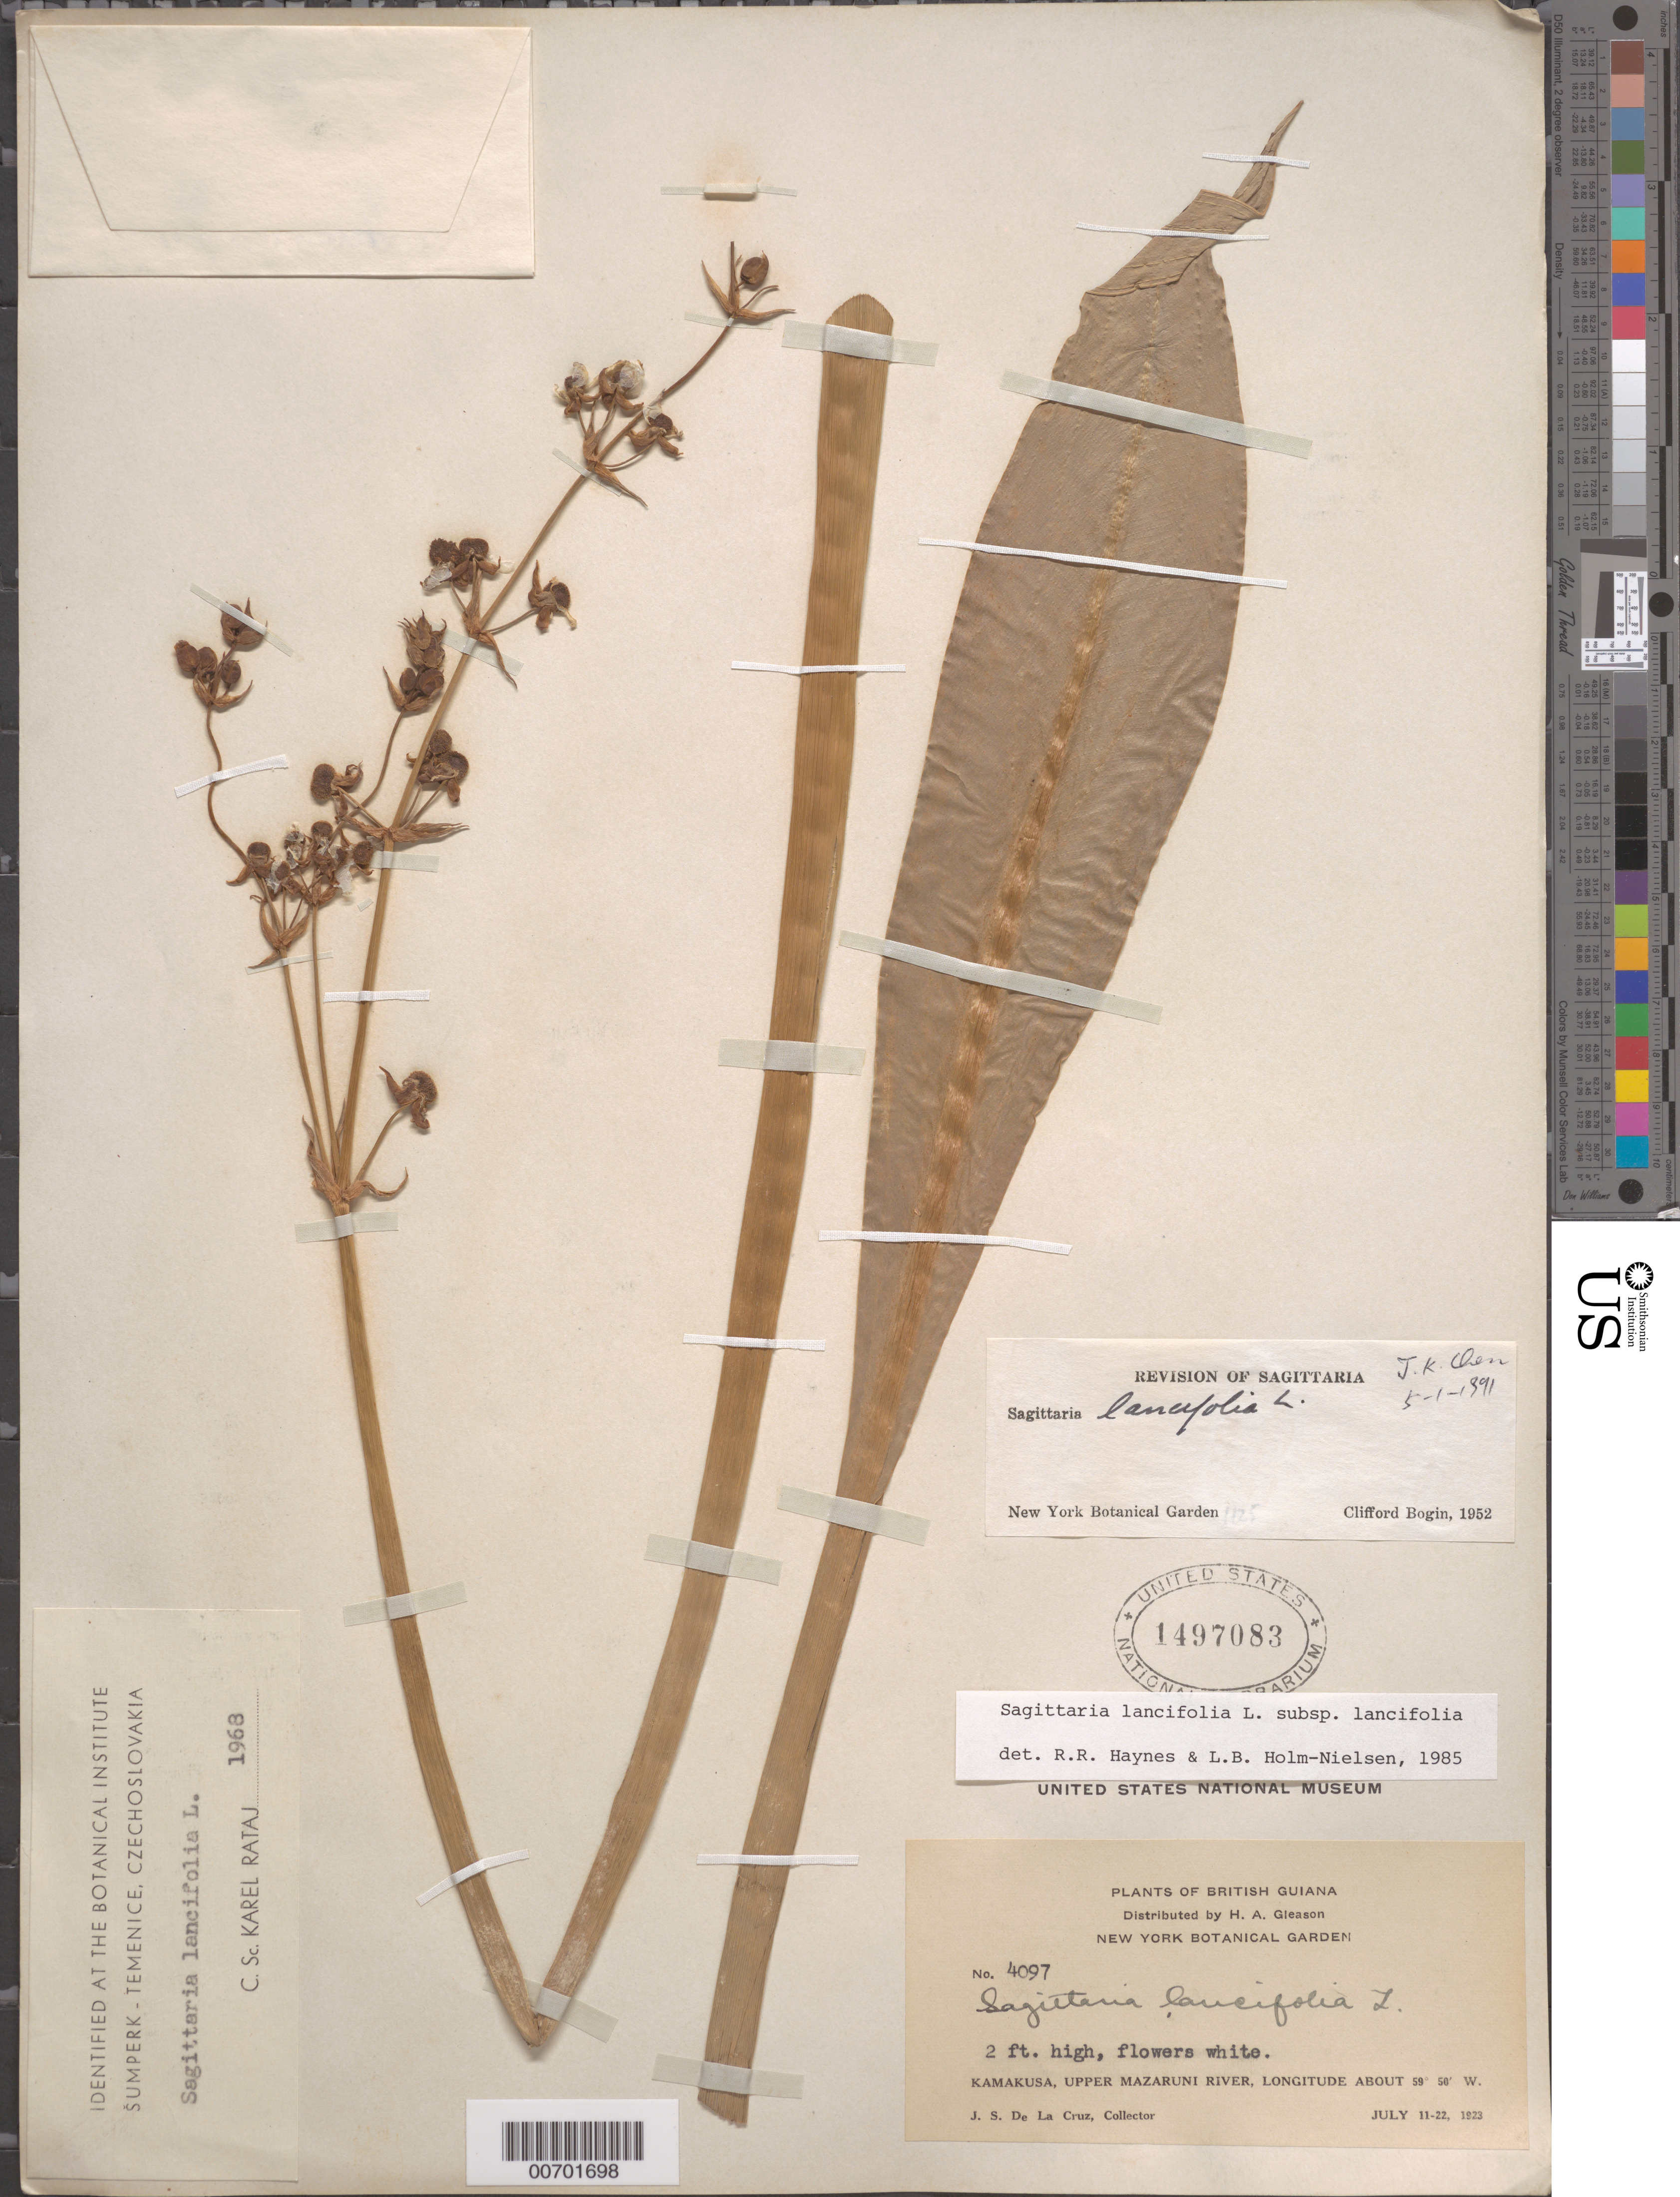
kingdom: Plantae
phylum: Tracheophyta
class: Liliopsida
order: Alismatales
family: Alismataceae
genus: Sagittaria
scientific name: Sagittaria lancifolia subsp. lancifolia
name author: L.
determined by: Haynes, R. R.; Holm-Nielsen, L. B.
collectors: J. S. de la Cruz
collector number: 4097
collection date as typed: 11-Jul-23 to 22-Jul-23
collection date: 1923-07-11/1923-07-22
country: Guyana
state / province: Cuyuni-Mazaruni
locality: Kamakusa, Upper Mazaruni R.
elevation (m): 100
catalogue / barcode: US 1497083